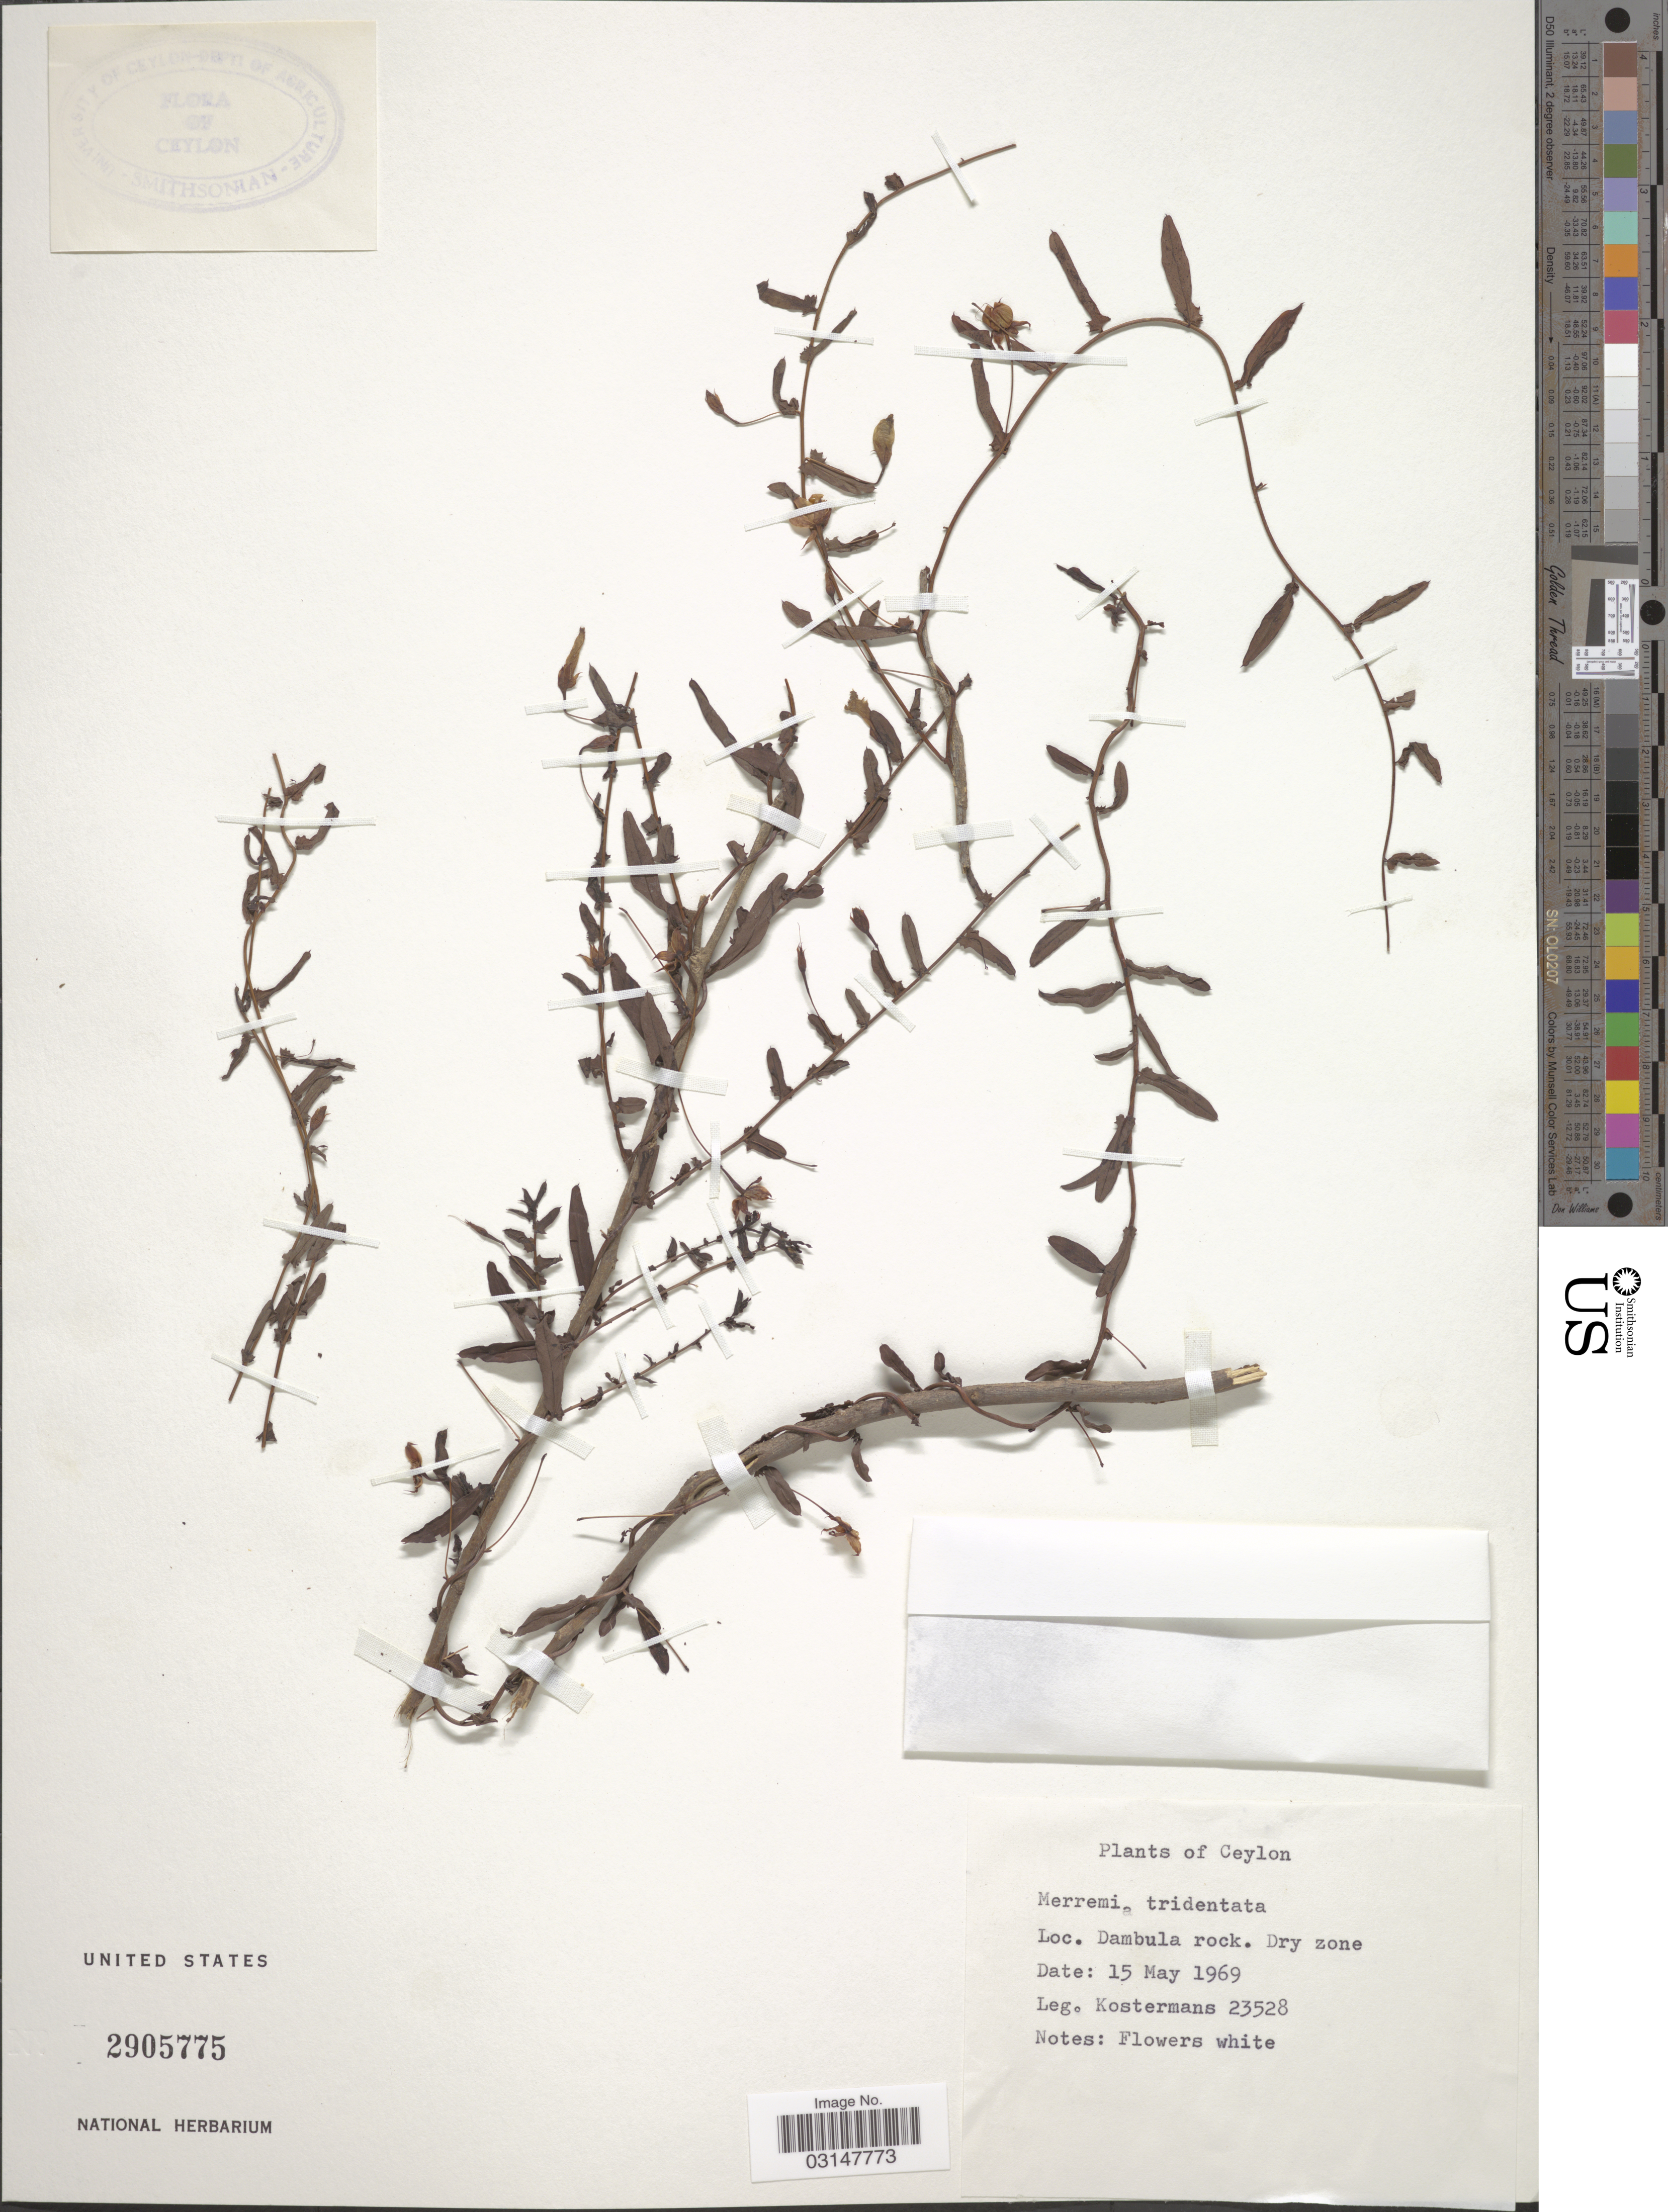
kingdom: Plantae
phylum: Tracheophyta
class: Magnoliopsida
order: Solanales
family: Convolvulaceae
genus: Xenostegia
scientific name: Xenostegia tridentata subsp. hastata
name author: (Ooststr.) Parmar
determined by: Strong, Mark T., (BOT), Smithsonian Institution - National Museum of Natural History (UNITED STATES)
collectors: Kostermans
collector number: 23528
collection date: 1969-05-15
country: Sri Lanka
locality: Ceylon. Dambula rock.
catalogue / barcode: US 2905775